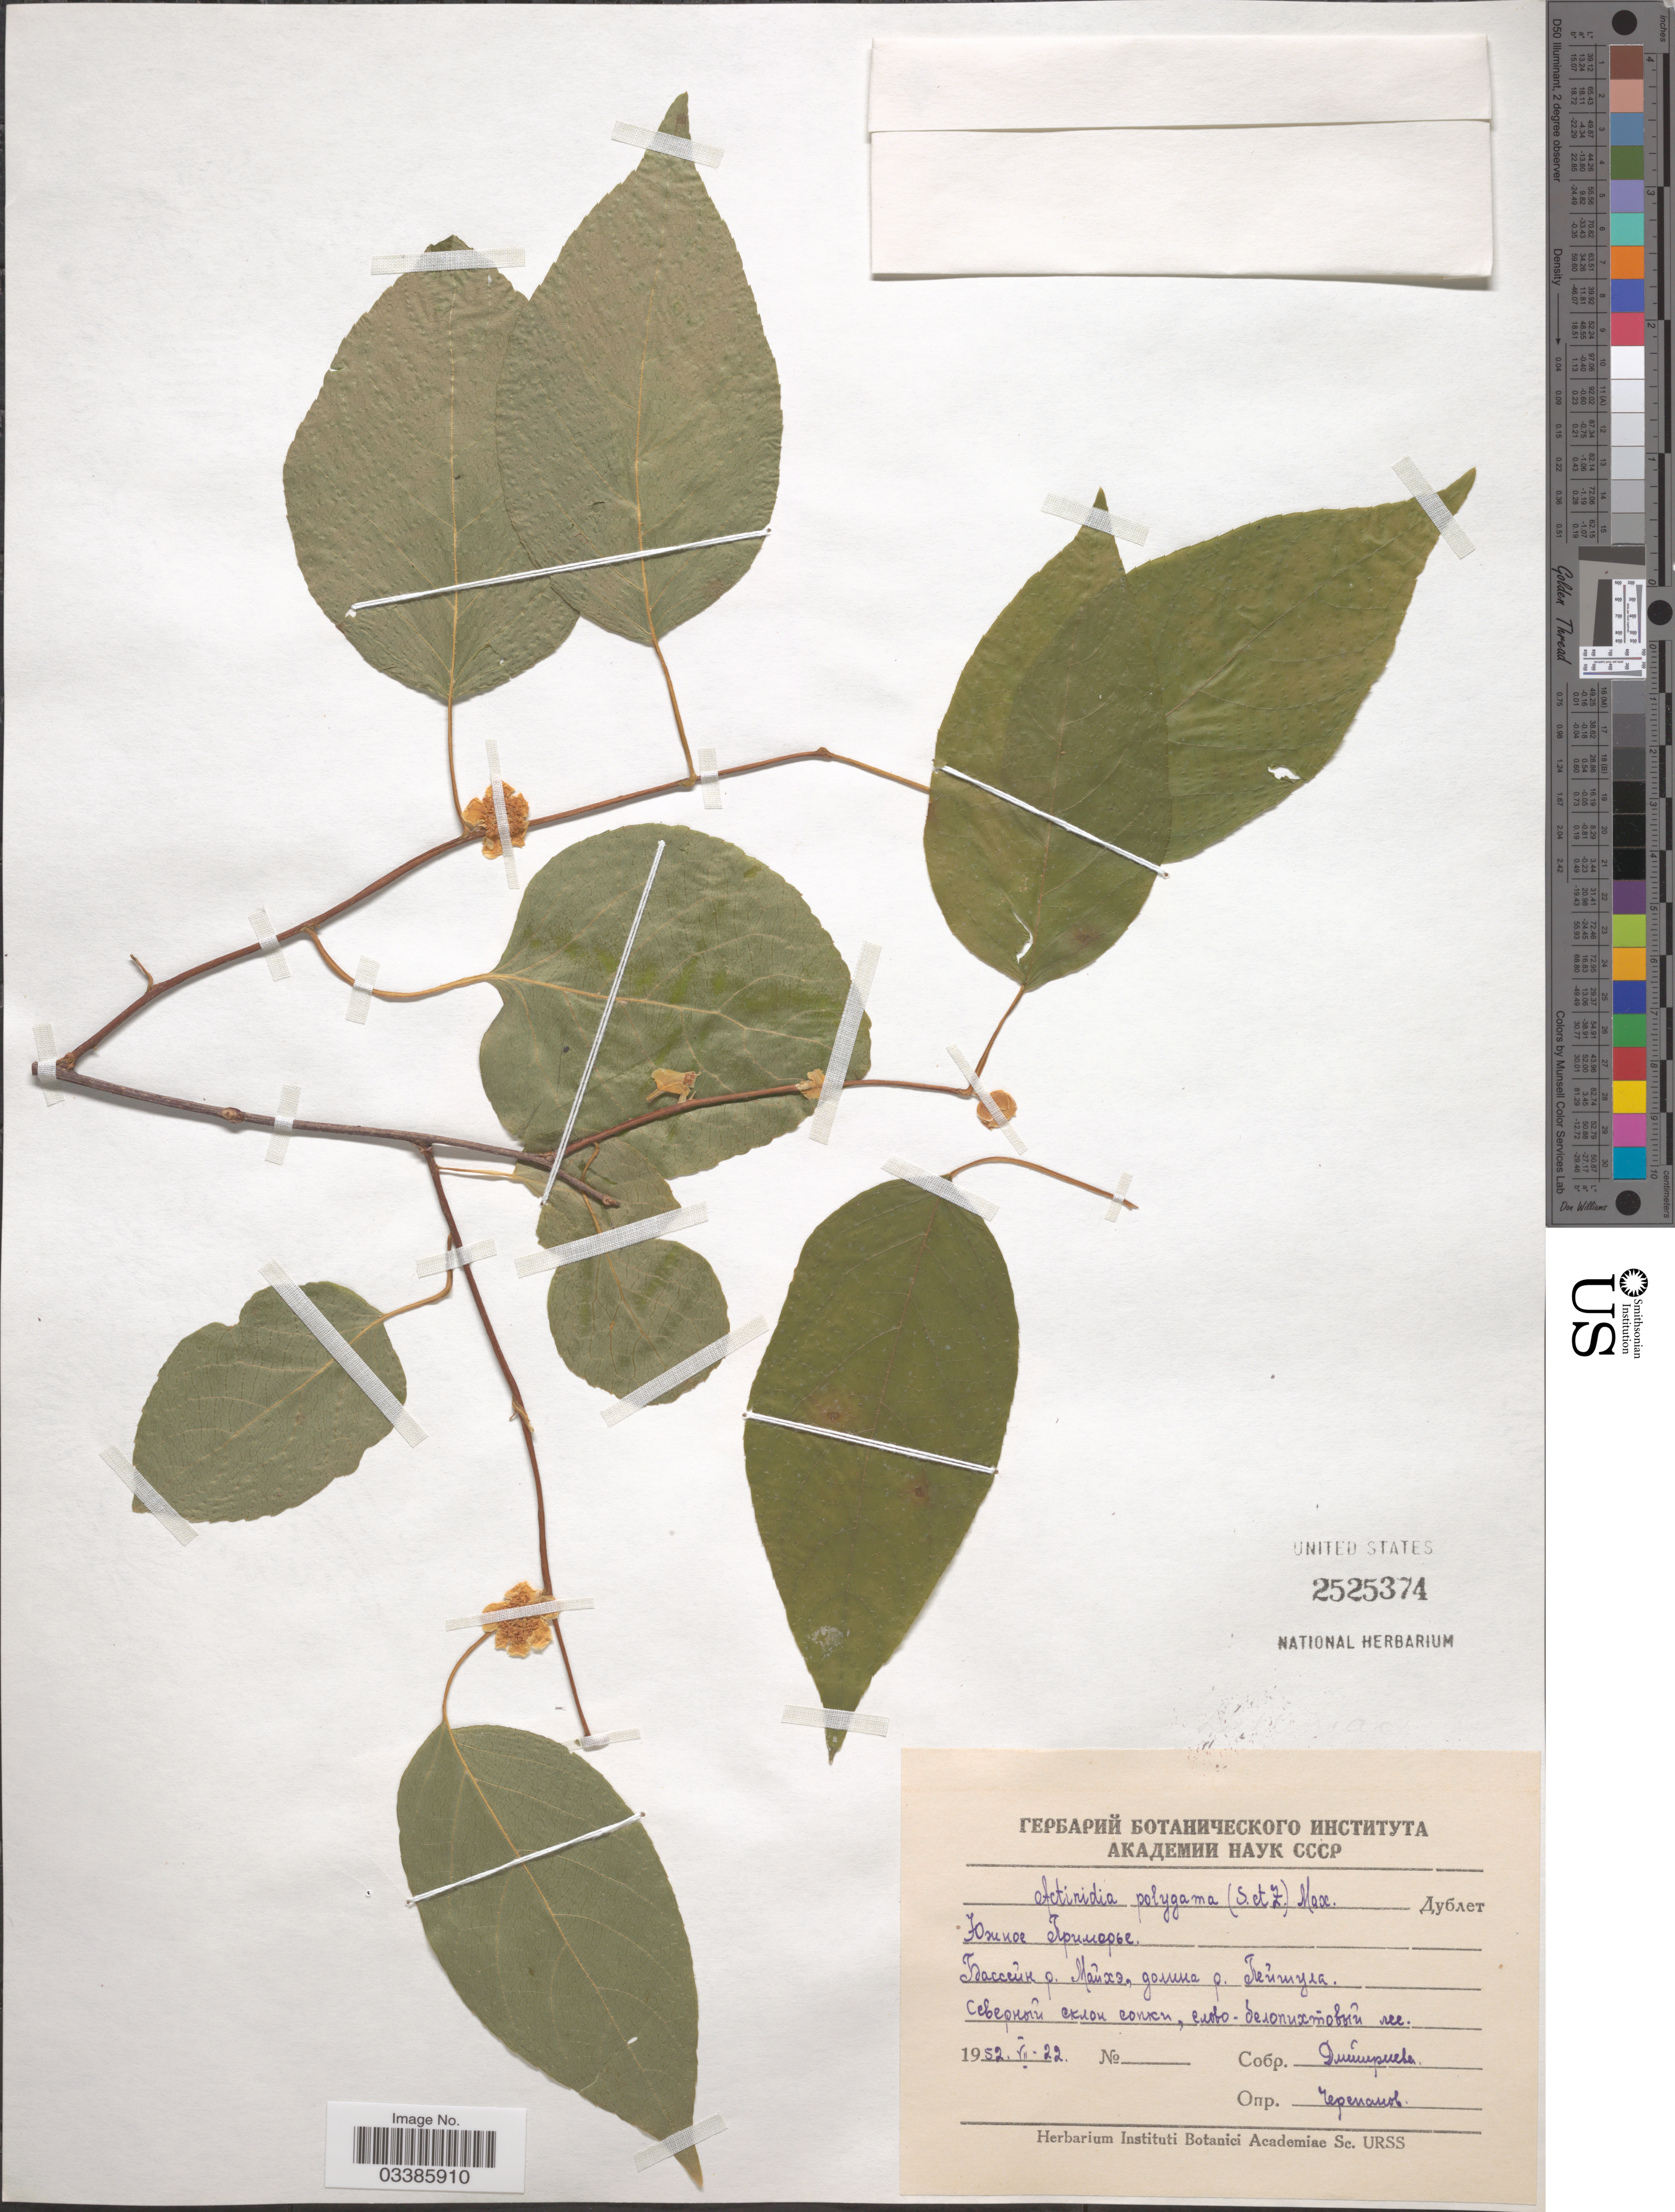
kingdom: Plantae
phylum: Tracheophyta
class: Magnoliopsida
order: Ericales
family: Actinidiaceae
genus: Actinidia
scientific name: Actinidia polygama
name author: (Siebold & Zucc.) Planch. ex Maxim.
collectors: Dmitrieva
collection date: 1952-07-22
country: Russian Federation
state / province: Primorsky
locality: Basin of River Maikhe, Valley of River Peyshula.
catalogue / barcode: US 2525374